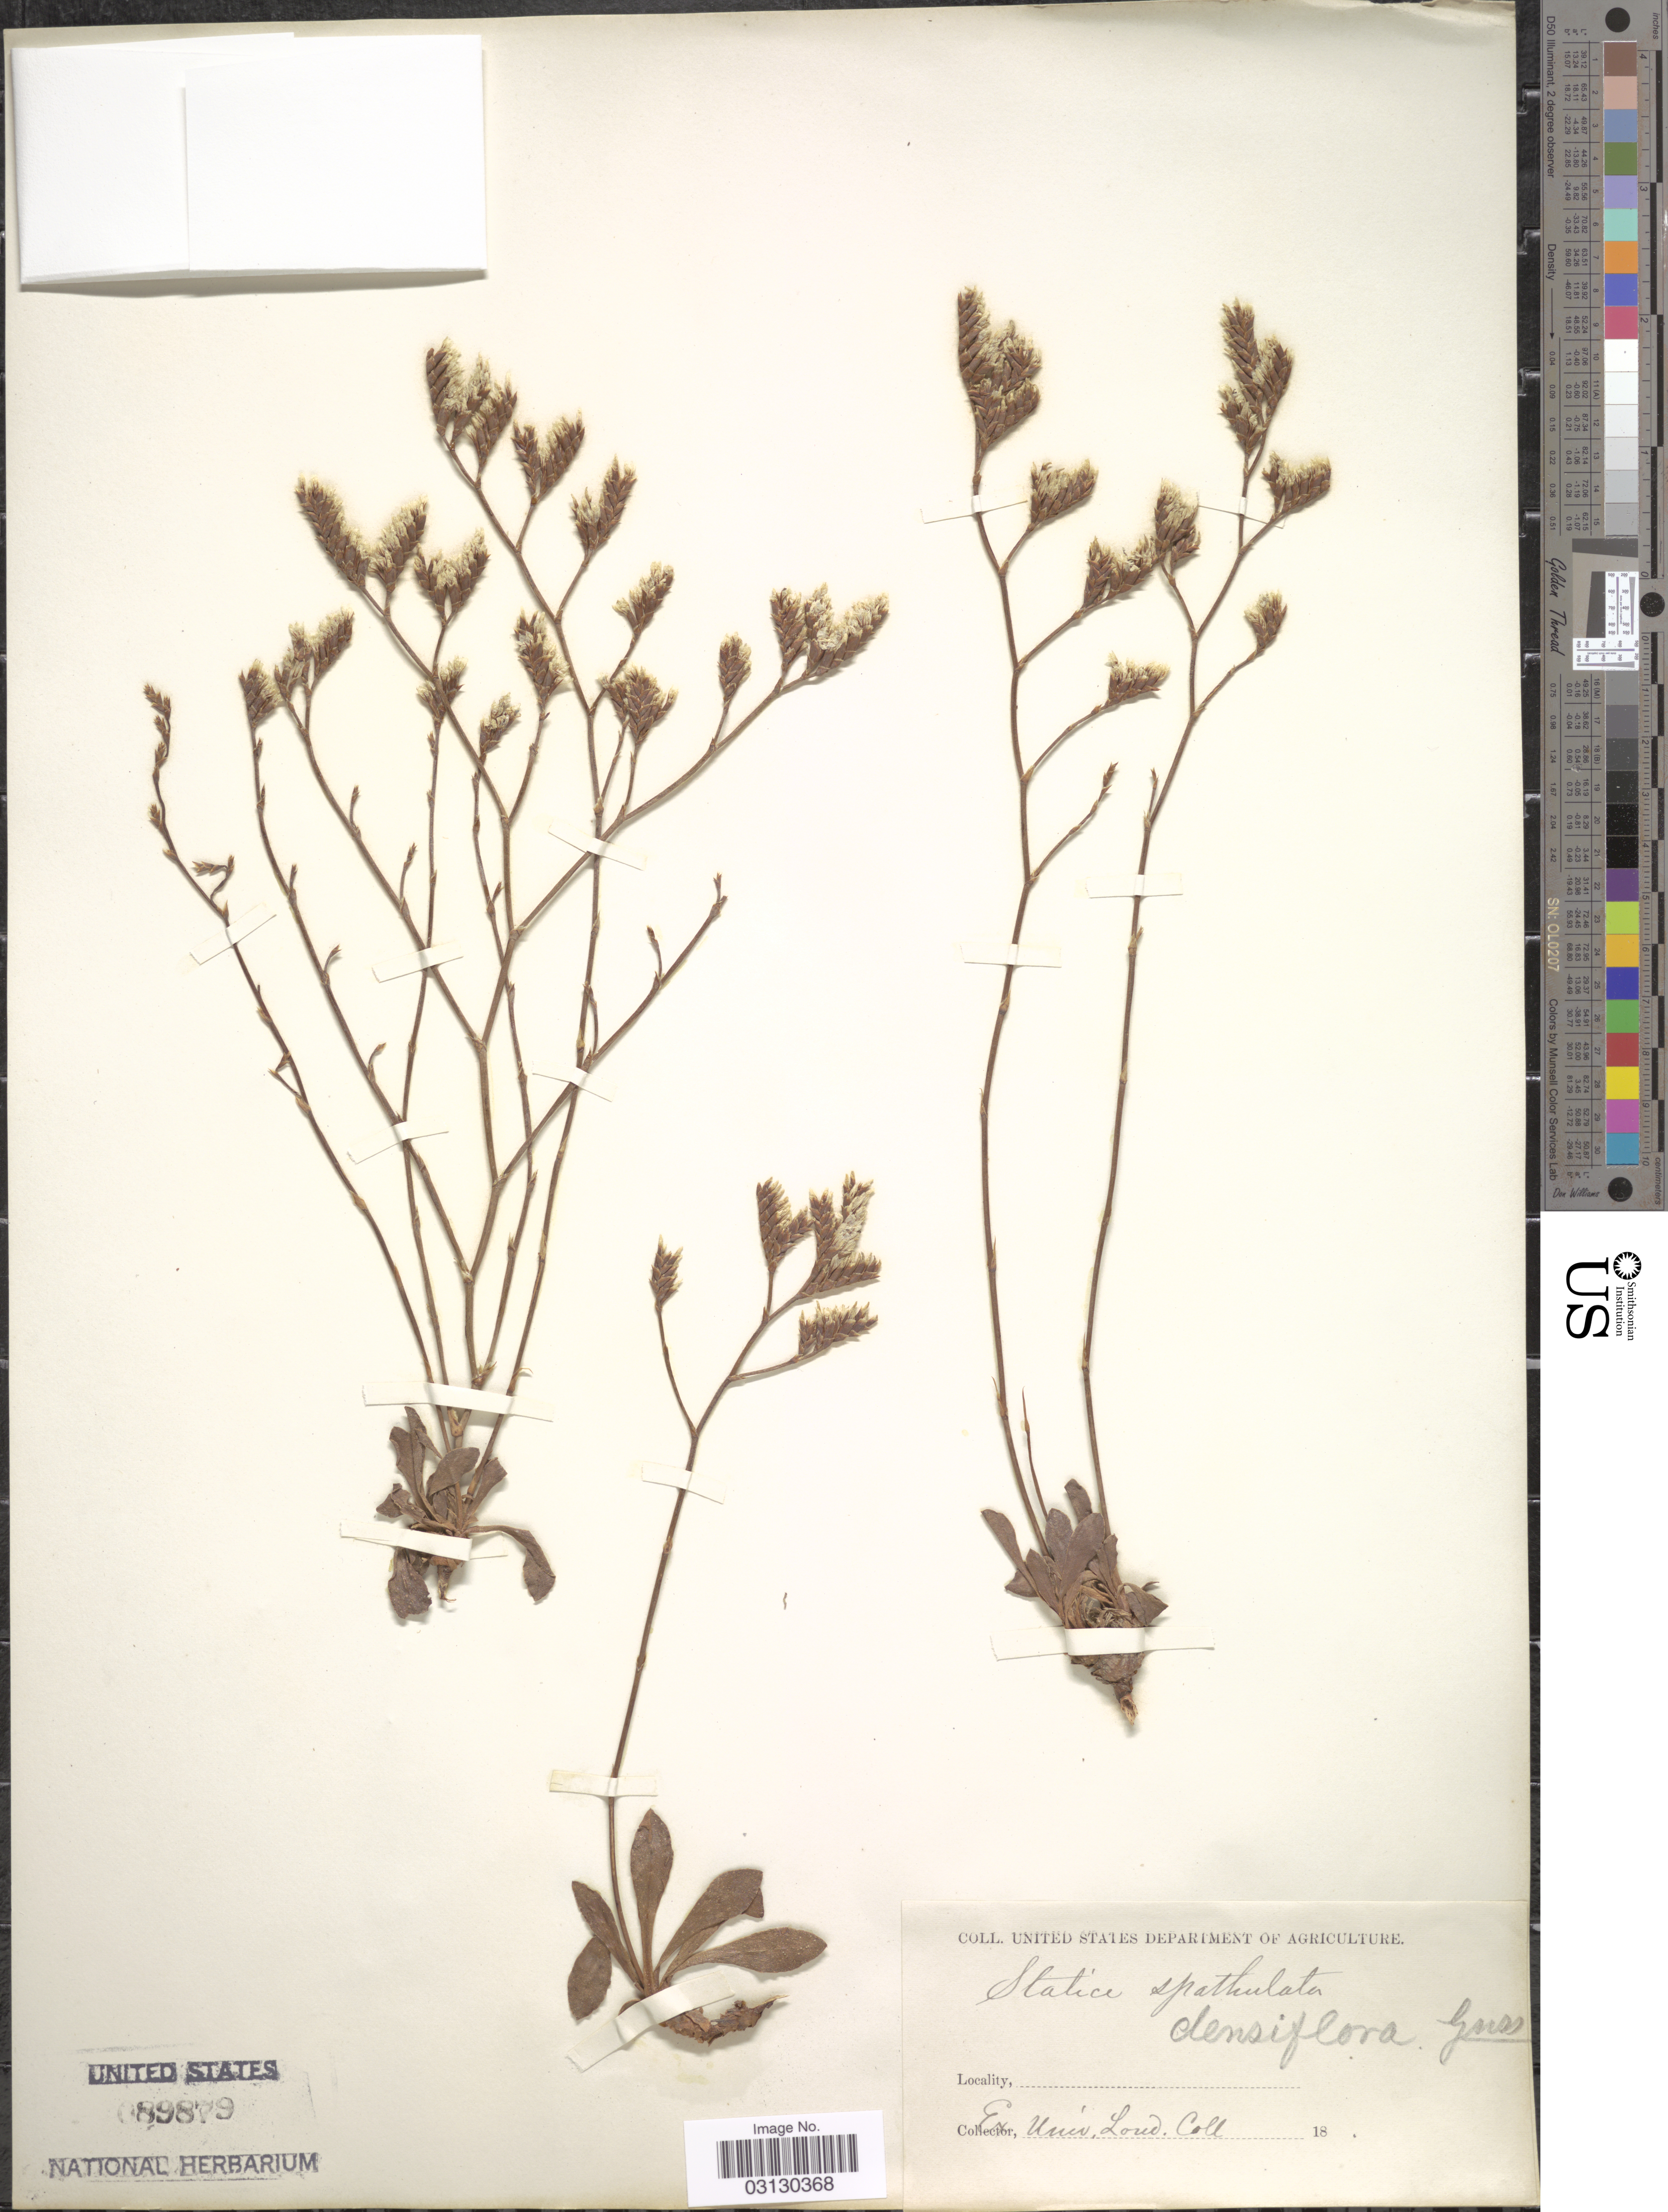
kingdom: Plantae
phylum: Tracheophyta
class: Magnoliopsida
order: Caryophyllales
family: Plumbaginaceae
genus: Limonium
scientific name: Limonium densiflorum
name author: (Gussone) Kuntze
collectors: Univ. Col. London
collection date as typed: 18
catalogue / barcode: US 89879